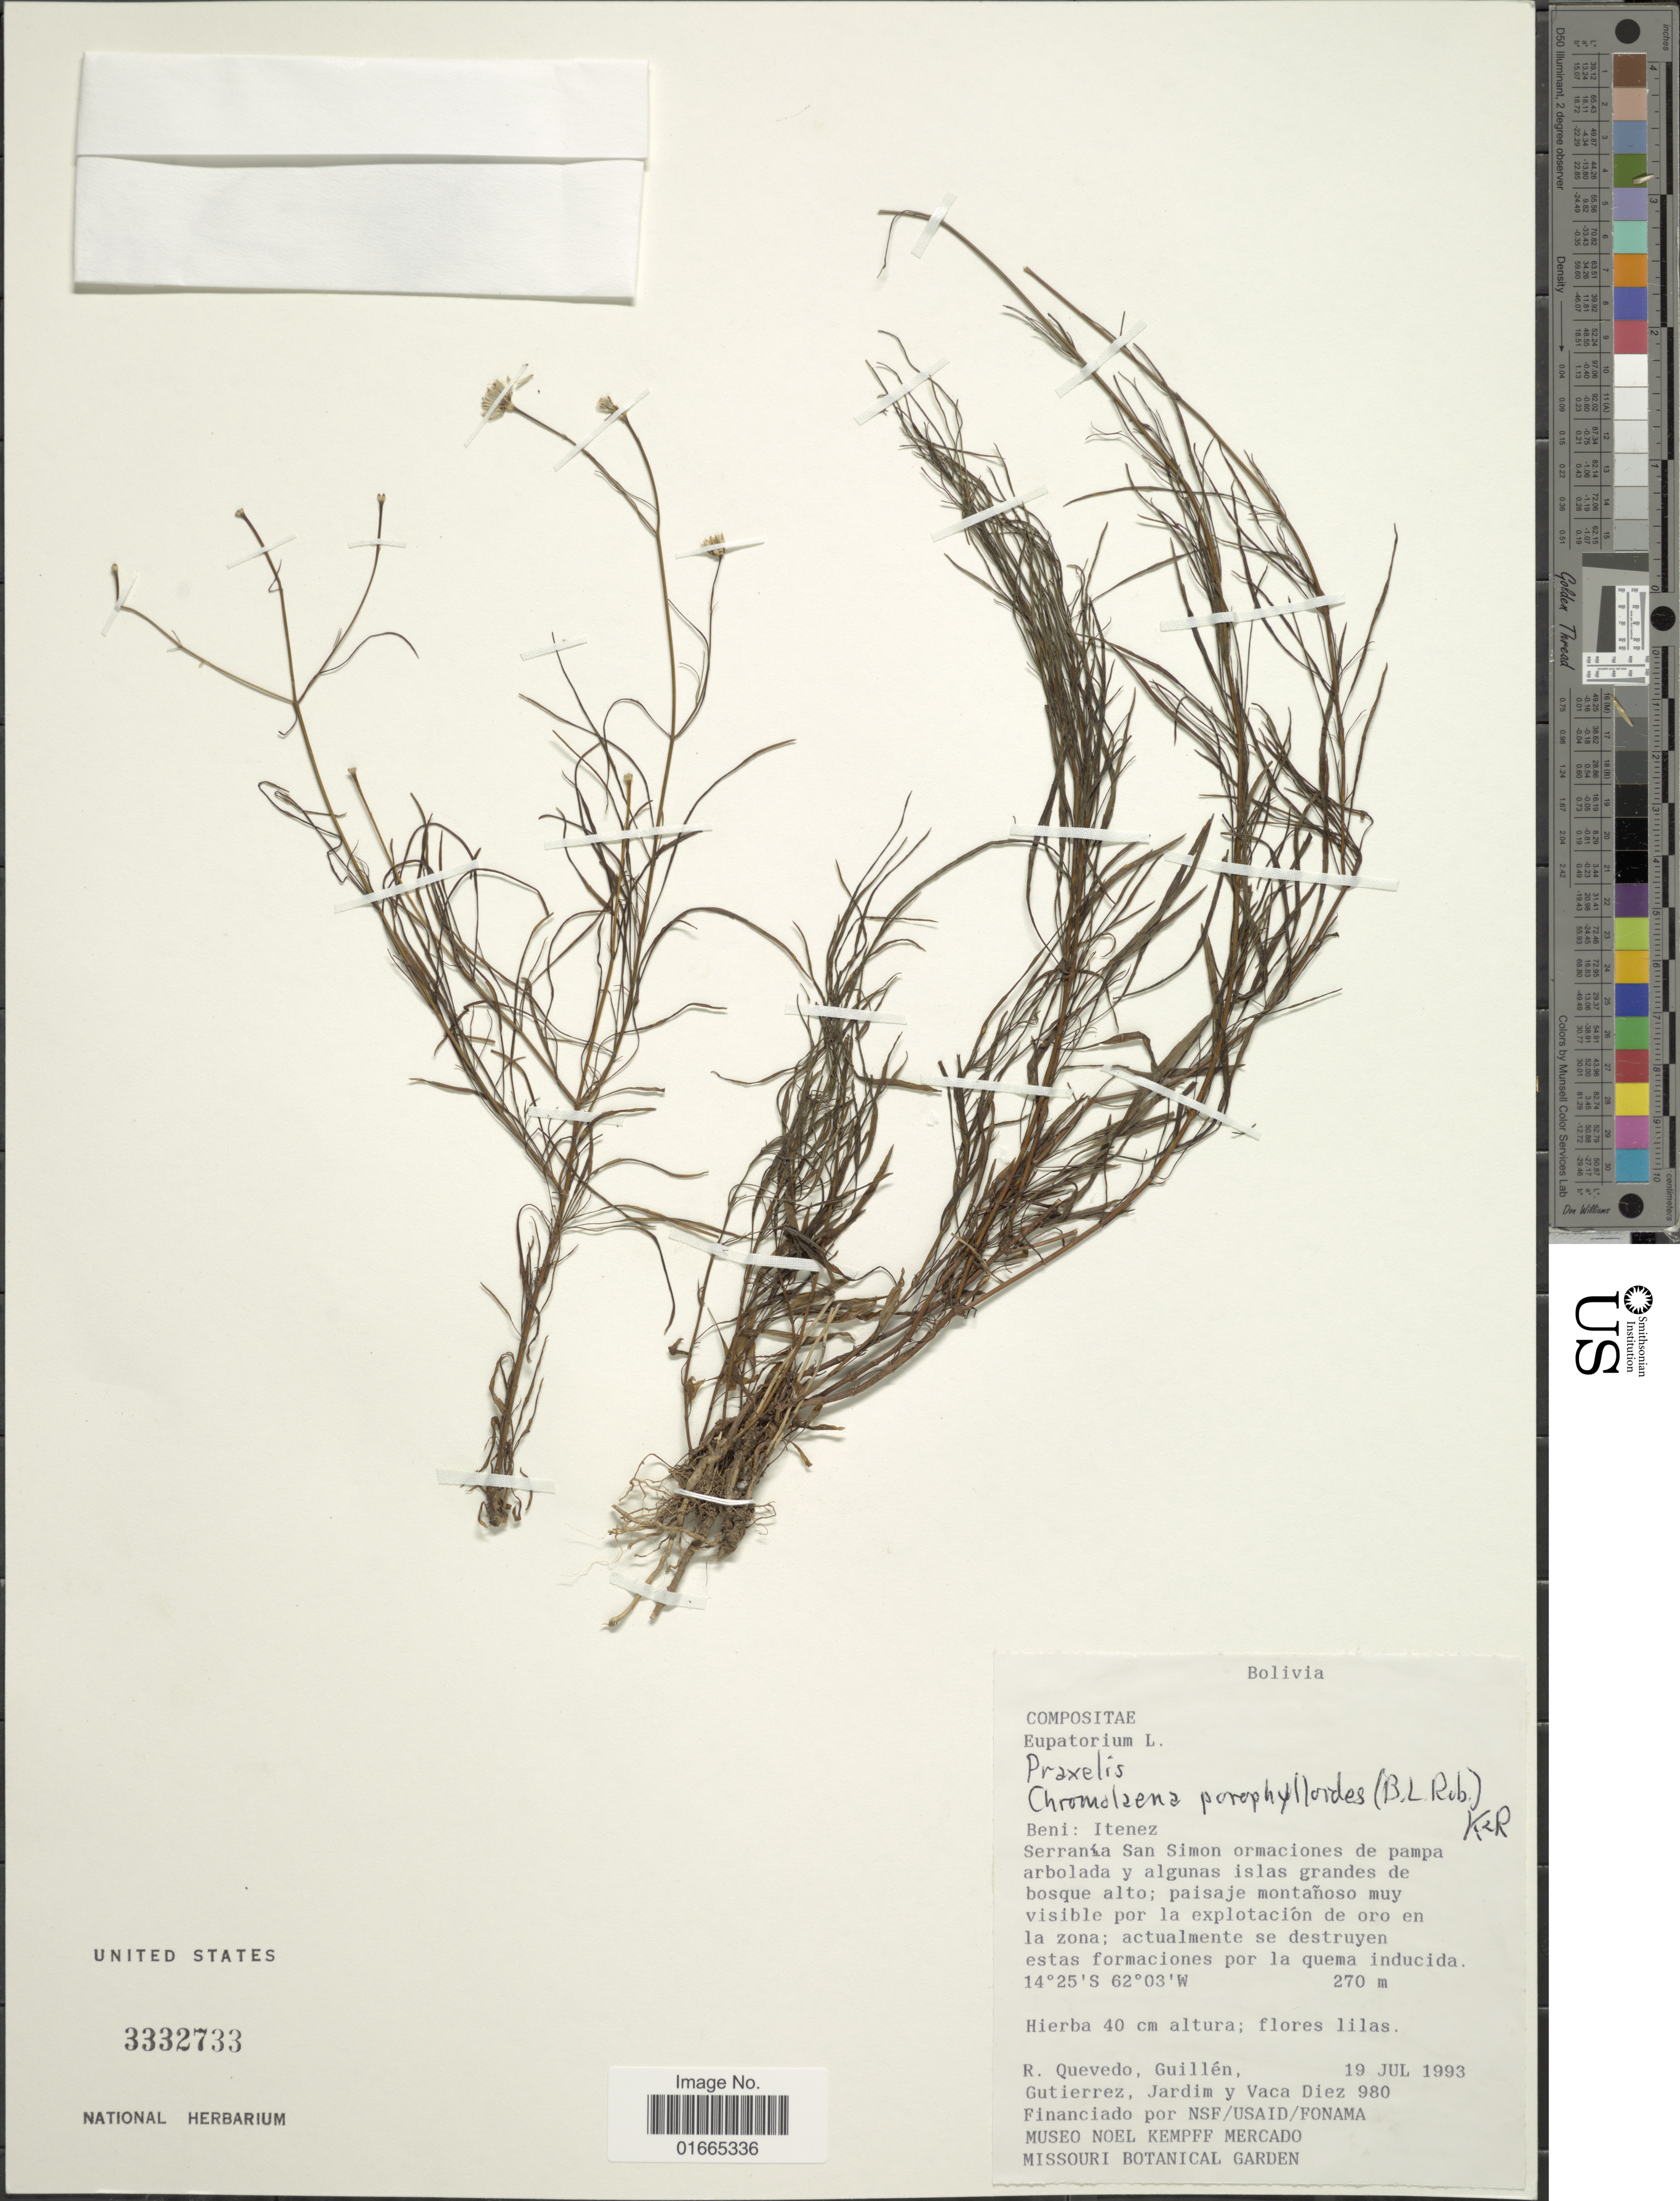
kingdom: Plantae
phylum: Tracheophyta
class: Magnoliopsida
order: Asterales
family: Asteraceae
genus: Praxelis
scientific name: Praxelis chiquitensis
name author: (B.L. Rob.) R.M. King & H. Rob.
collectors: R. Quevedo, -- Guillen, -. Gutierrez, Jardim, -- & -. Vaca Diez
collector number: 980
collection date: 1993-07-19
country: Bolivia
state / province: Beni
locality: Beni: Itenez. Serrania San Simon ormaciones de pampa arbolada y algunas islas grandes de bosque alto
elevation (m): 270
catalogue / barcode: US 3332733